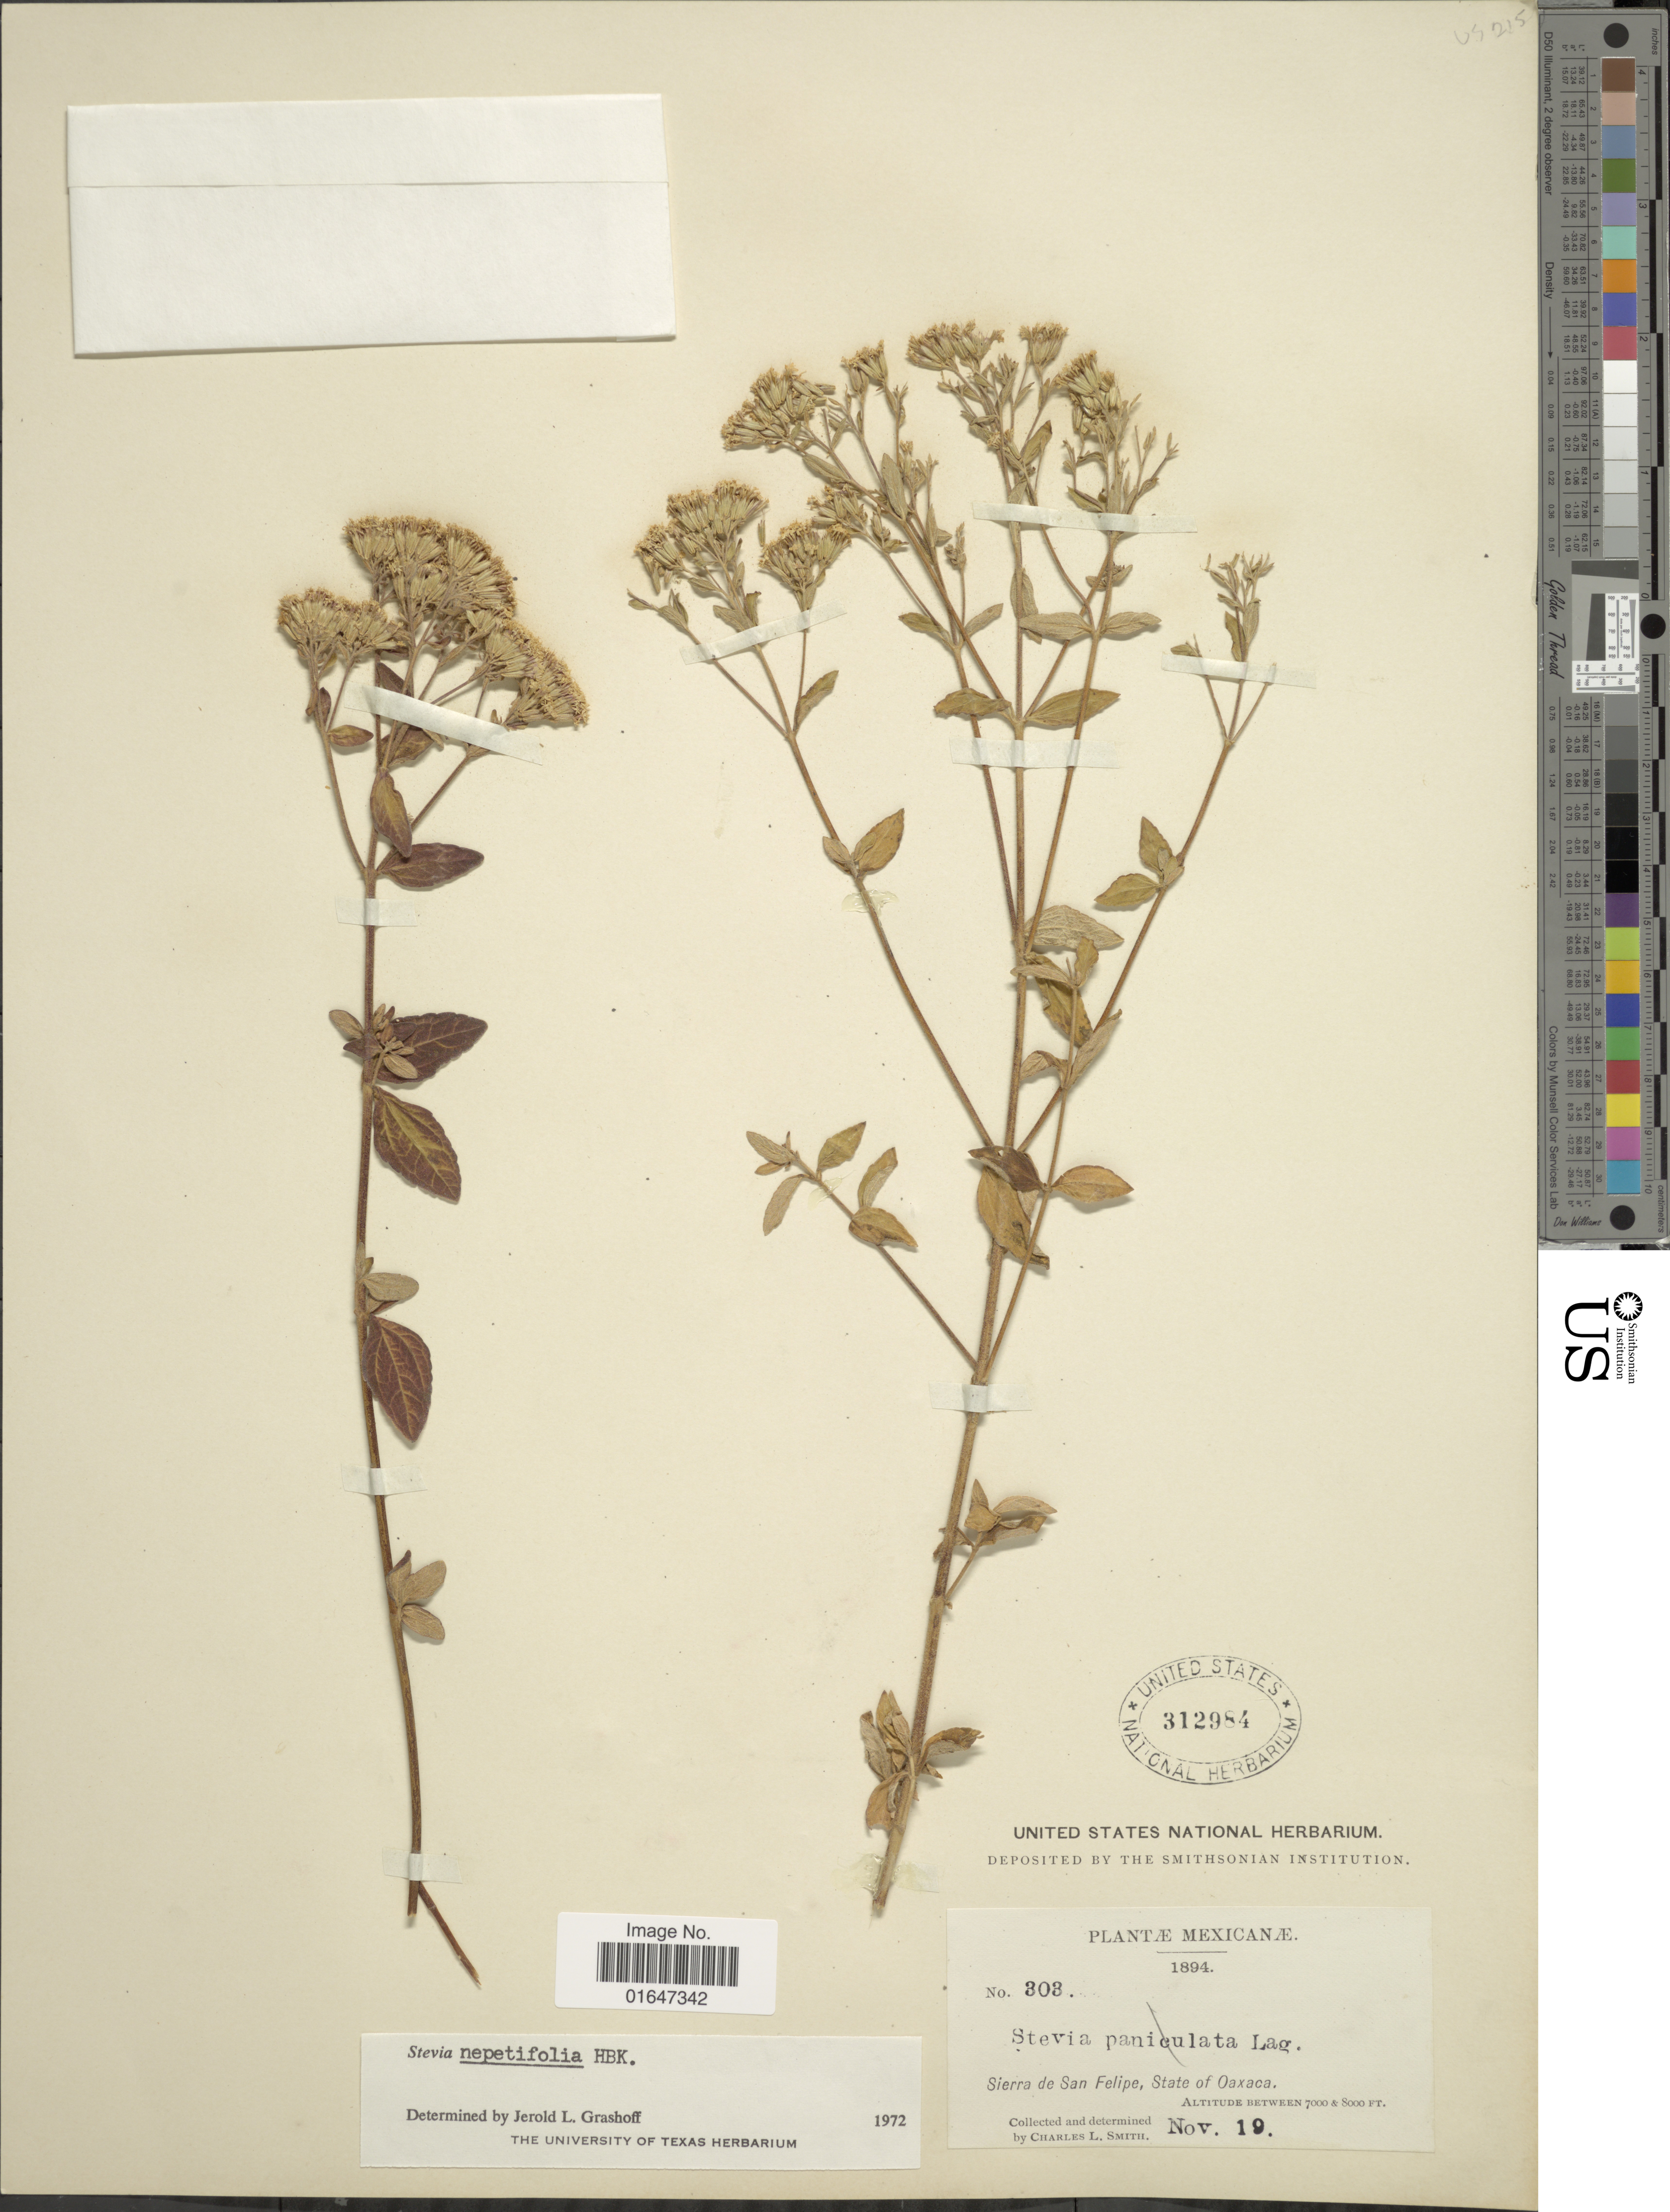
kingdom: Plantae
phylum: Tracheophyta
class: Magnoliopsida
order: Asterales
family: Asteraceae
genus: Stevia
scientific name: Stevia suaveolens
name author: Lag.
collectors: C. L. Smith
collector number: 303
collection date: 1894-11-19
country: Mexico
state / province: Oaxaca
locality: Mexicanae, Sierra de San Felipe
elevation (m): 2134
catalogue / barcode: US 312984